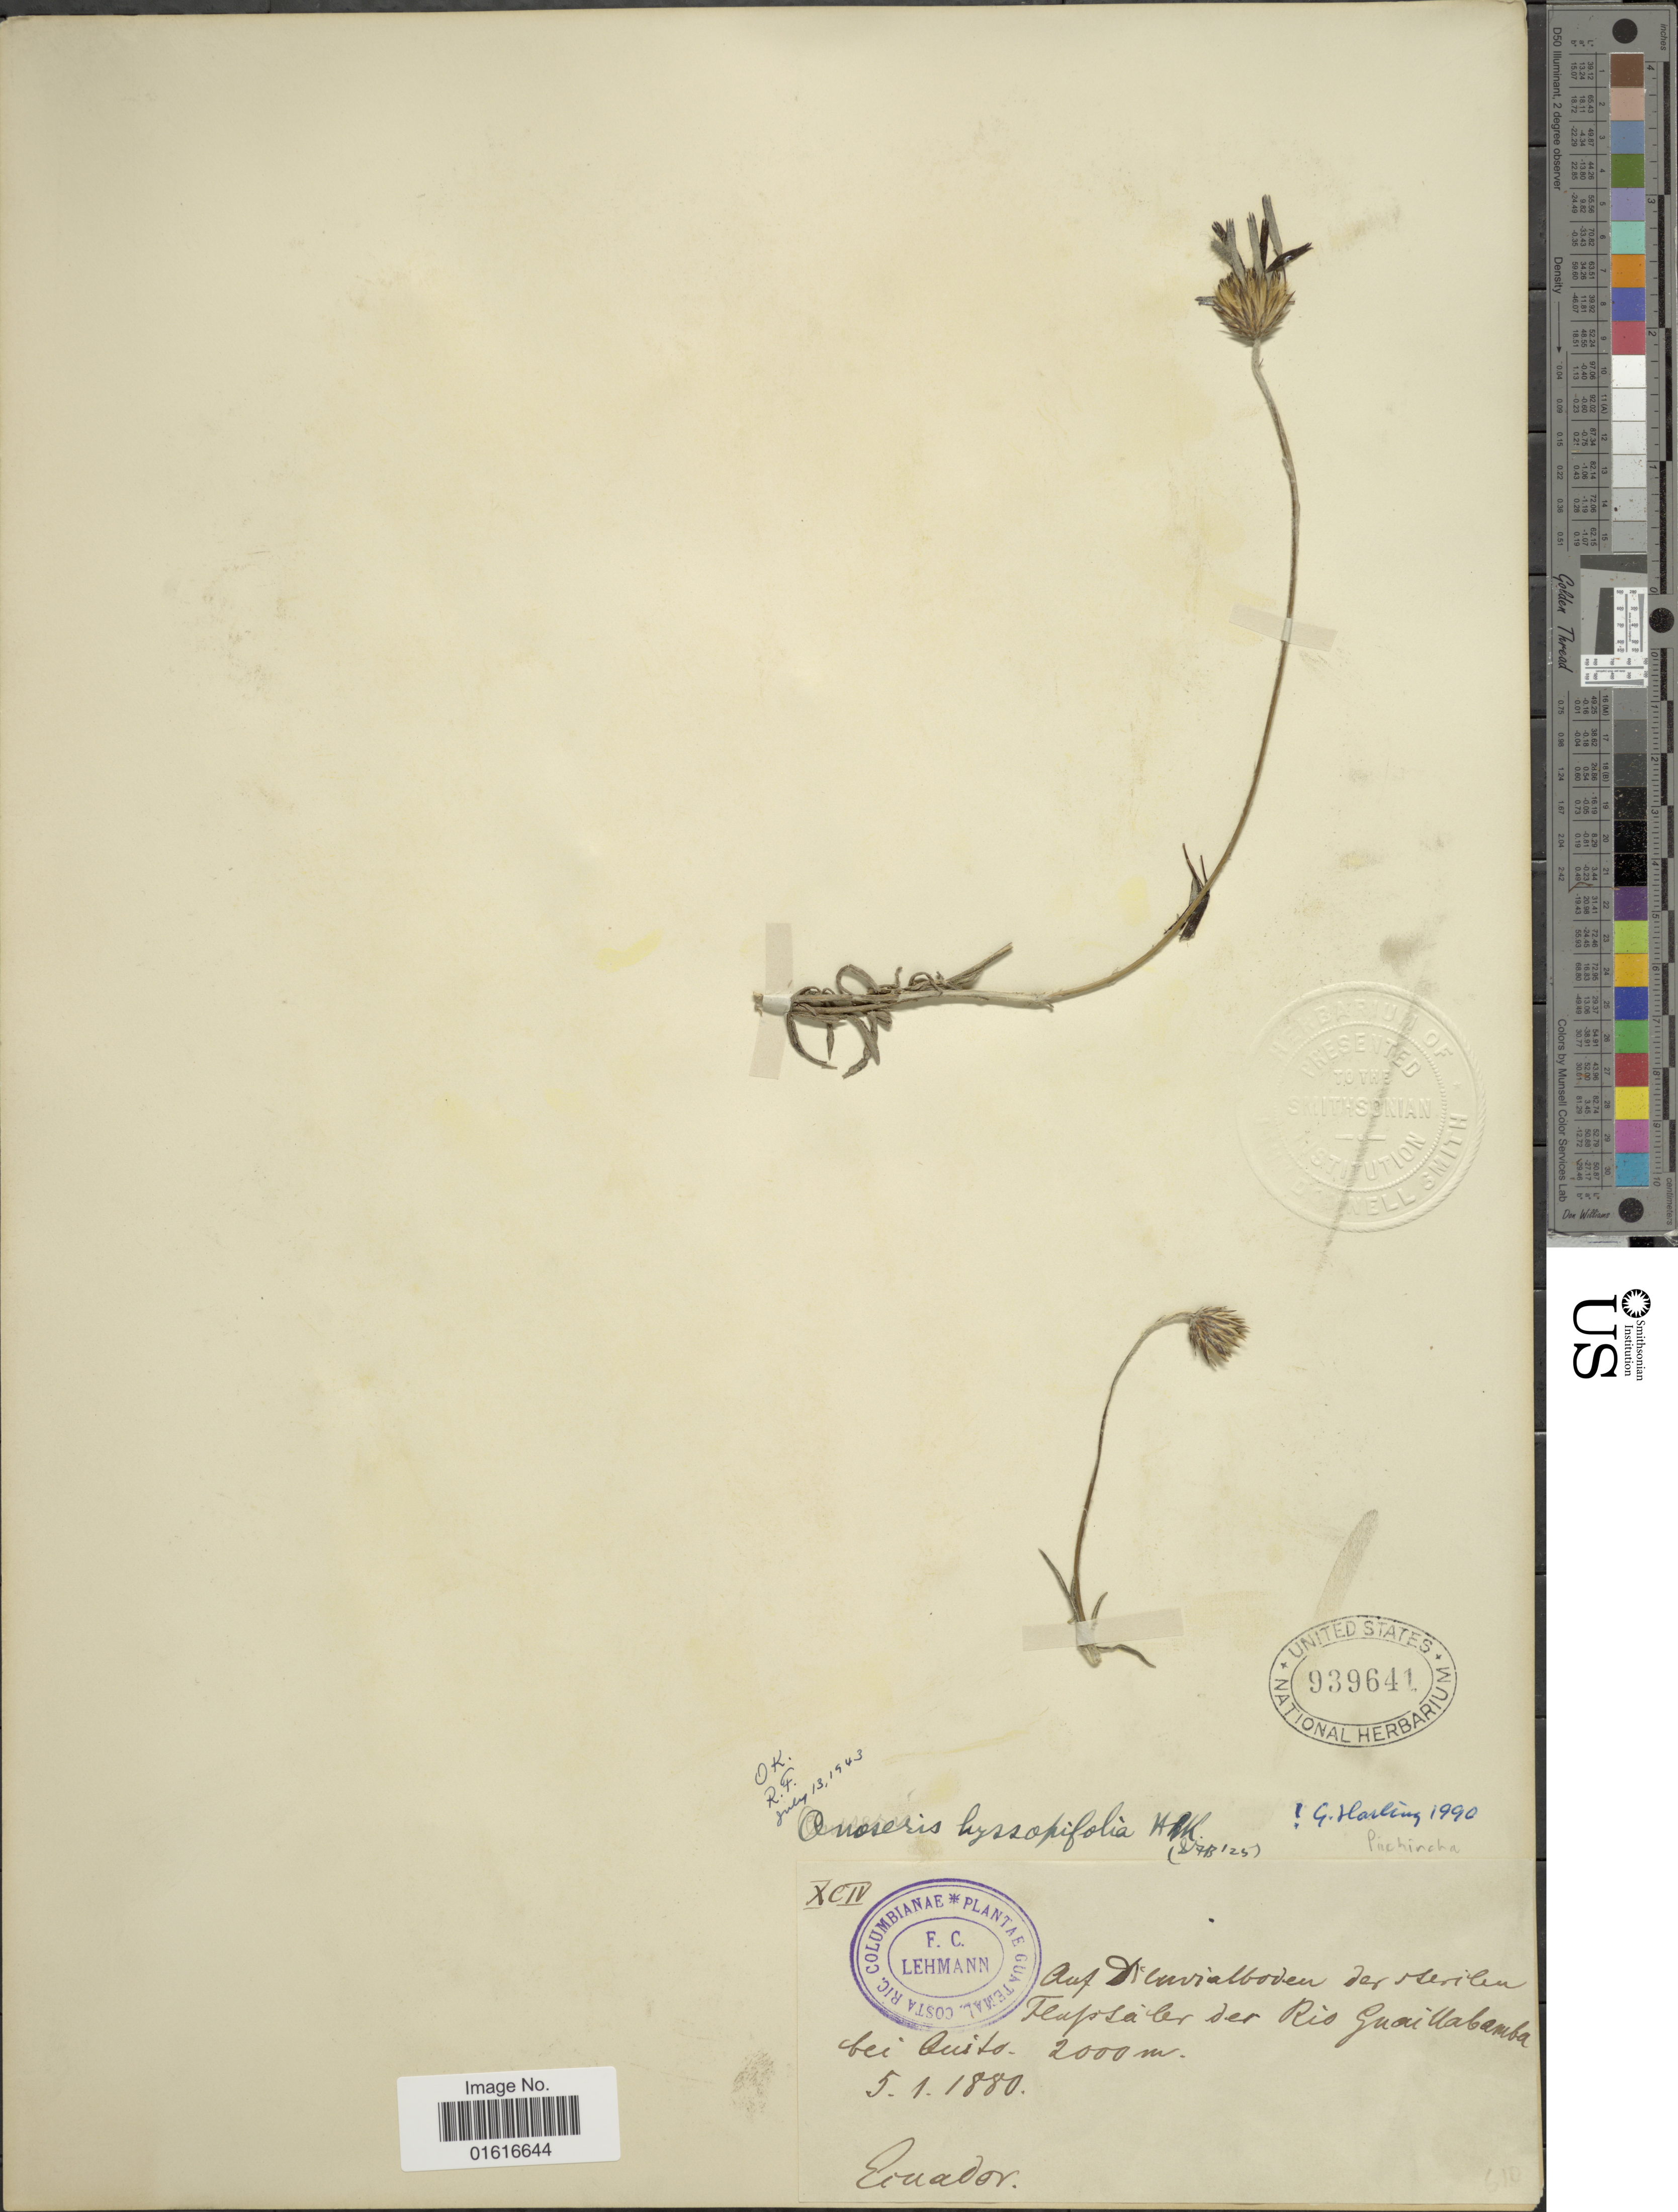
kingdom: Plantae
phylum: Tracheophyta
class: Magnoliopsida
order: Asterales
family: Asteraceae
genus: Onoseris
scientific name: Onoseris hyssopifolia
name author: Kunth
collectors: F. C. Lehmann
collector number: XCIV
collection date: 1880-01-05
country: Ecuador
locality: Auf diluviallboden der sterilen Teapsaler der Rio Guaillabamba bei Quito [interpreted]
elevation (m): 2000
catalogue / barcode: US 939641